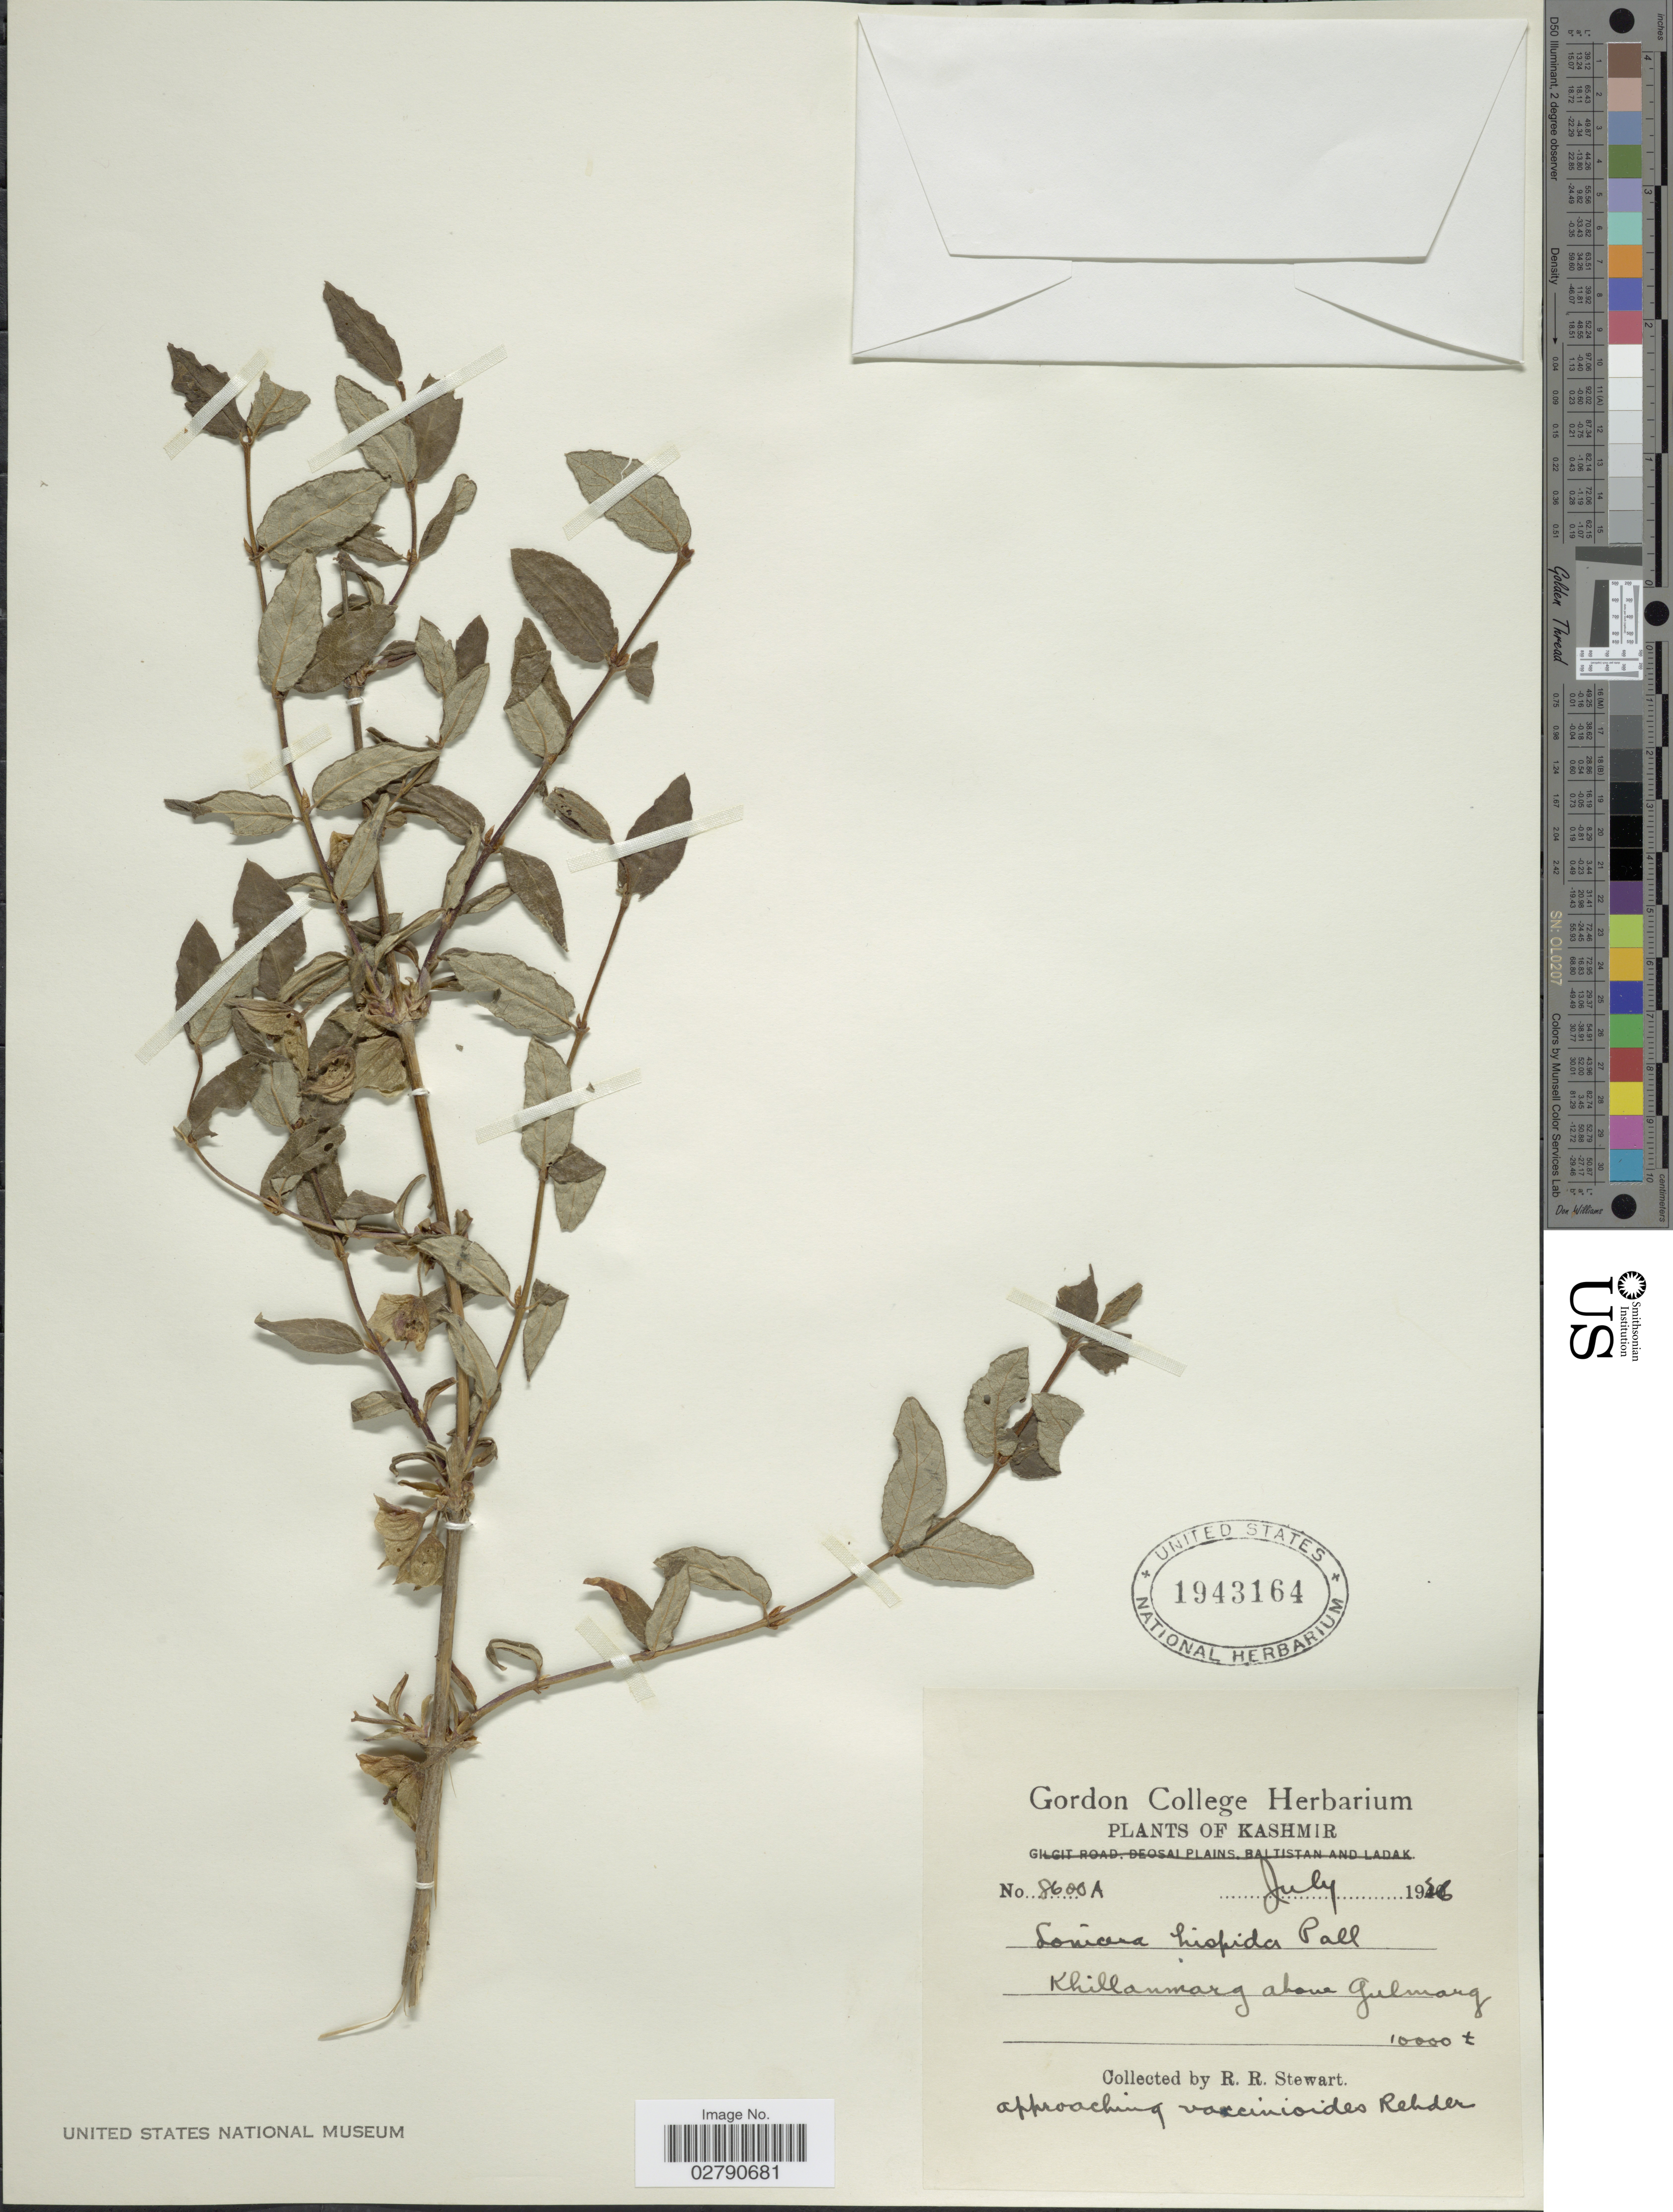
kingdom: Plantae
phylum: Tracheophyta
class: Magnoliopsida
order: Dipsacales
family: Caprifoliaceae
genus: Lonicera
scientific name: Lonicera hispida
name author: Pall. ex Roem. & Schult.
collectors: R. R. Stewart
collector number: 8600A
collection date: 1936-07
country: India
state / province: Jammu and Kashmir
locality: Kashmir. Khillanmarg above Gulmarg.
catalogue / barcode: US 1943164